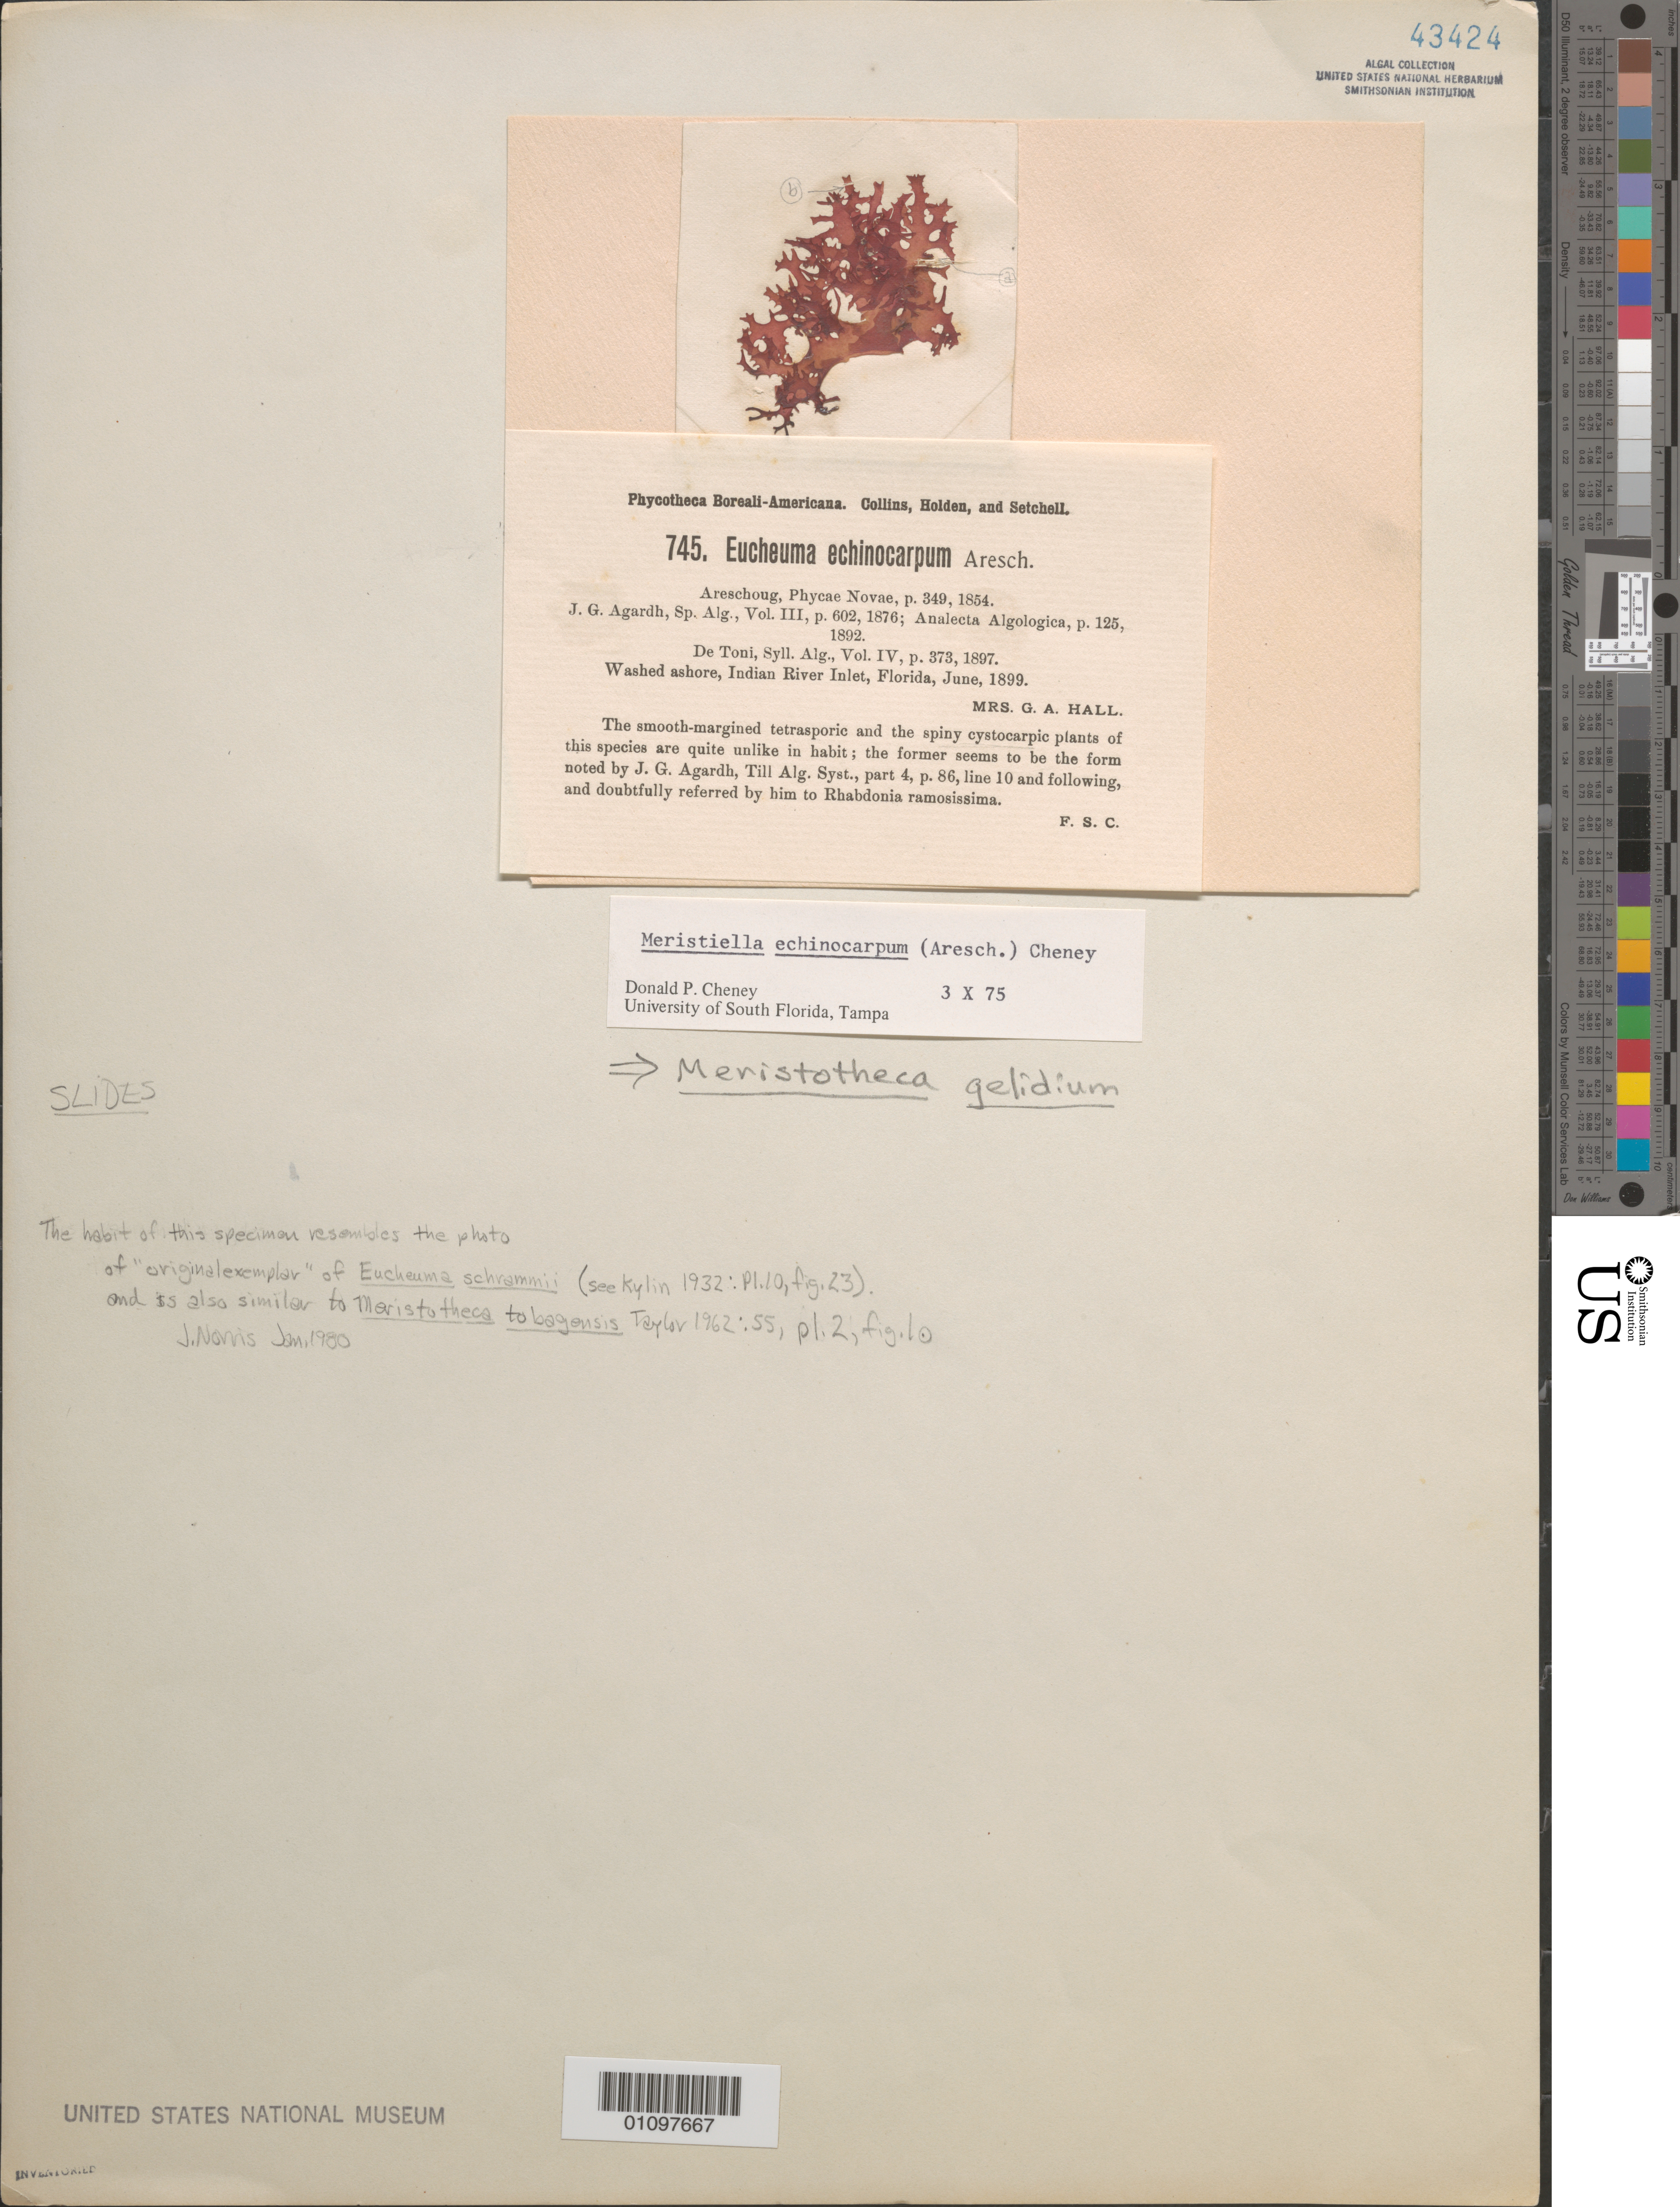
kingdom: Plantae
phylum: Rhodophyta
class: Florideophyceae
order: Gigartinales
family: Solieriaceae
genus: Meristotheca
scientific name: Meristotheca gelidium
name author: (J. Agardh) E.J. Faye & Masuda in E.J. Faye et al.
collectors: Mrs. Hall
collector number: PB-A 745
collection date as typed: Jun 1899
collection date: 1899-06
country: United States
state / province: Florida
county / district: Saint Lucie County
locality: Indian River Inlet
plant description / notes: Collins, Holden & Setchell, Phycotheca Boreali-Americana, as Eucheuma echinocarpum Aresch.; det. by D.P. Cheney as Meristiella echinocarpum; genus unpublished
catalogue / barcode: US 43424